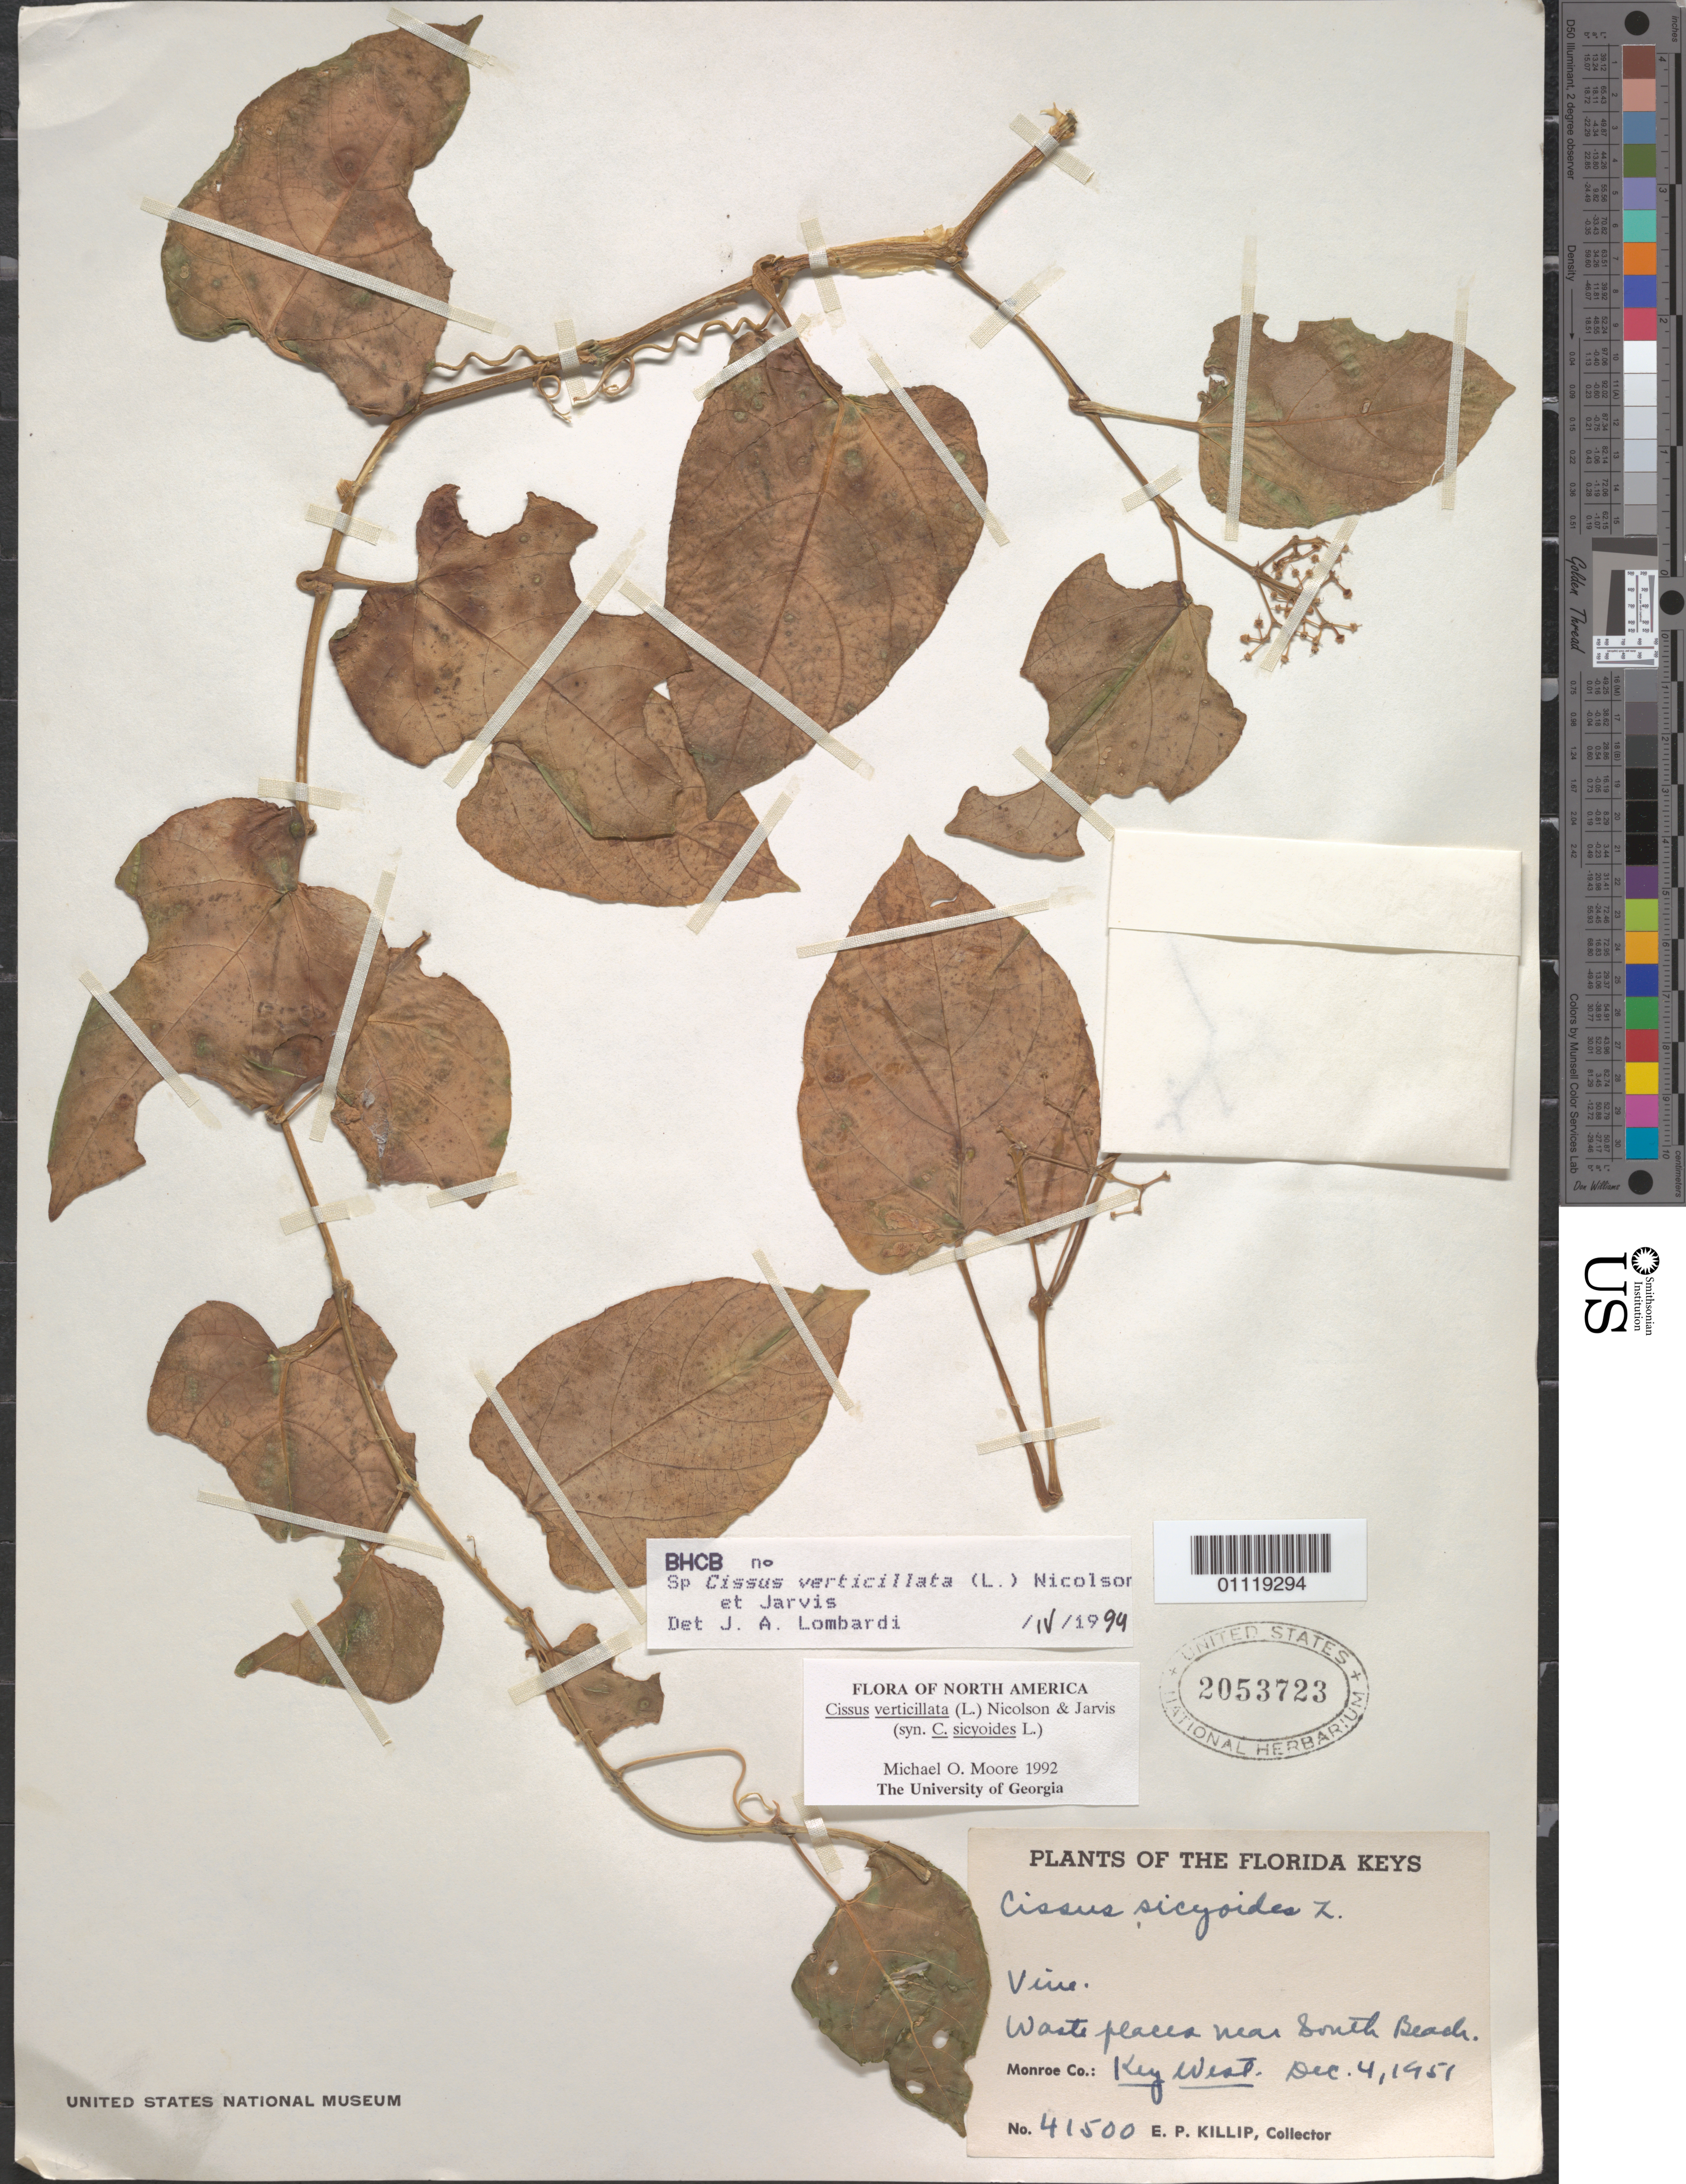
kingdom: Plantae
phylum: Tracheophyta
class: Magnoliopsida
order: Vitales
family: Vitaceae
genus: Cissus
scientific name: Cissus verticillata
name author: (L.) Nicolson & C.E. Jarvis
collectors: E. P. Killip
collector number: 41500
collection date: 1951-12-04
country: United States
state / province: Florida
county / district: Monroe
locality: Key West.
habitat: Vine.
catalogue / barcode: US 2053723